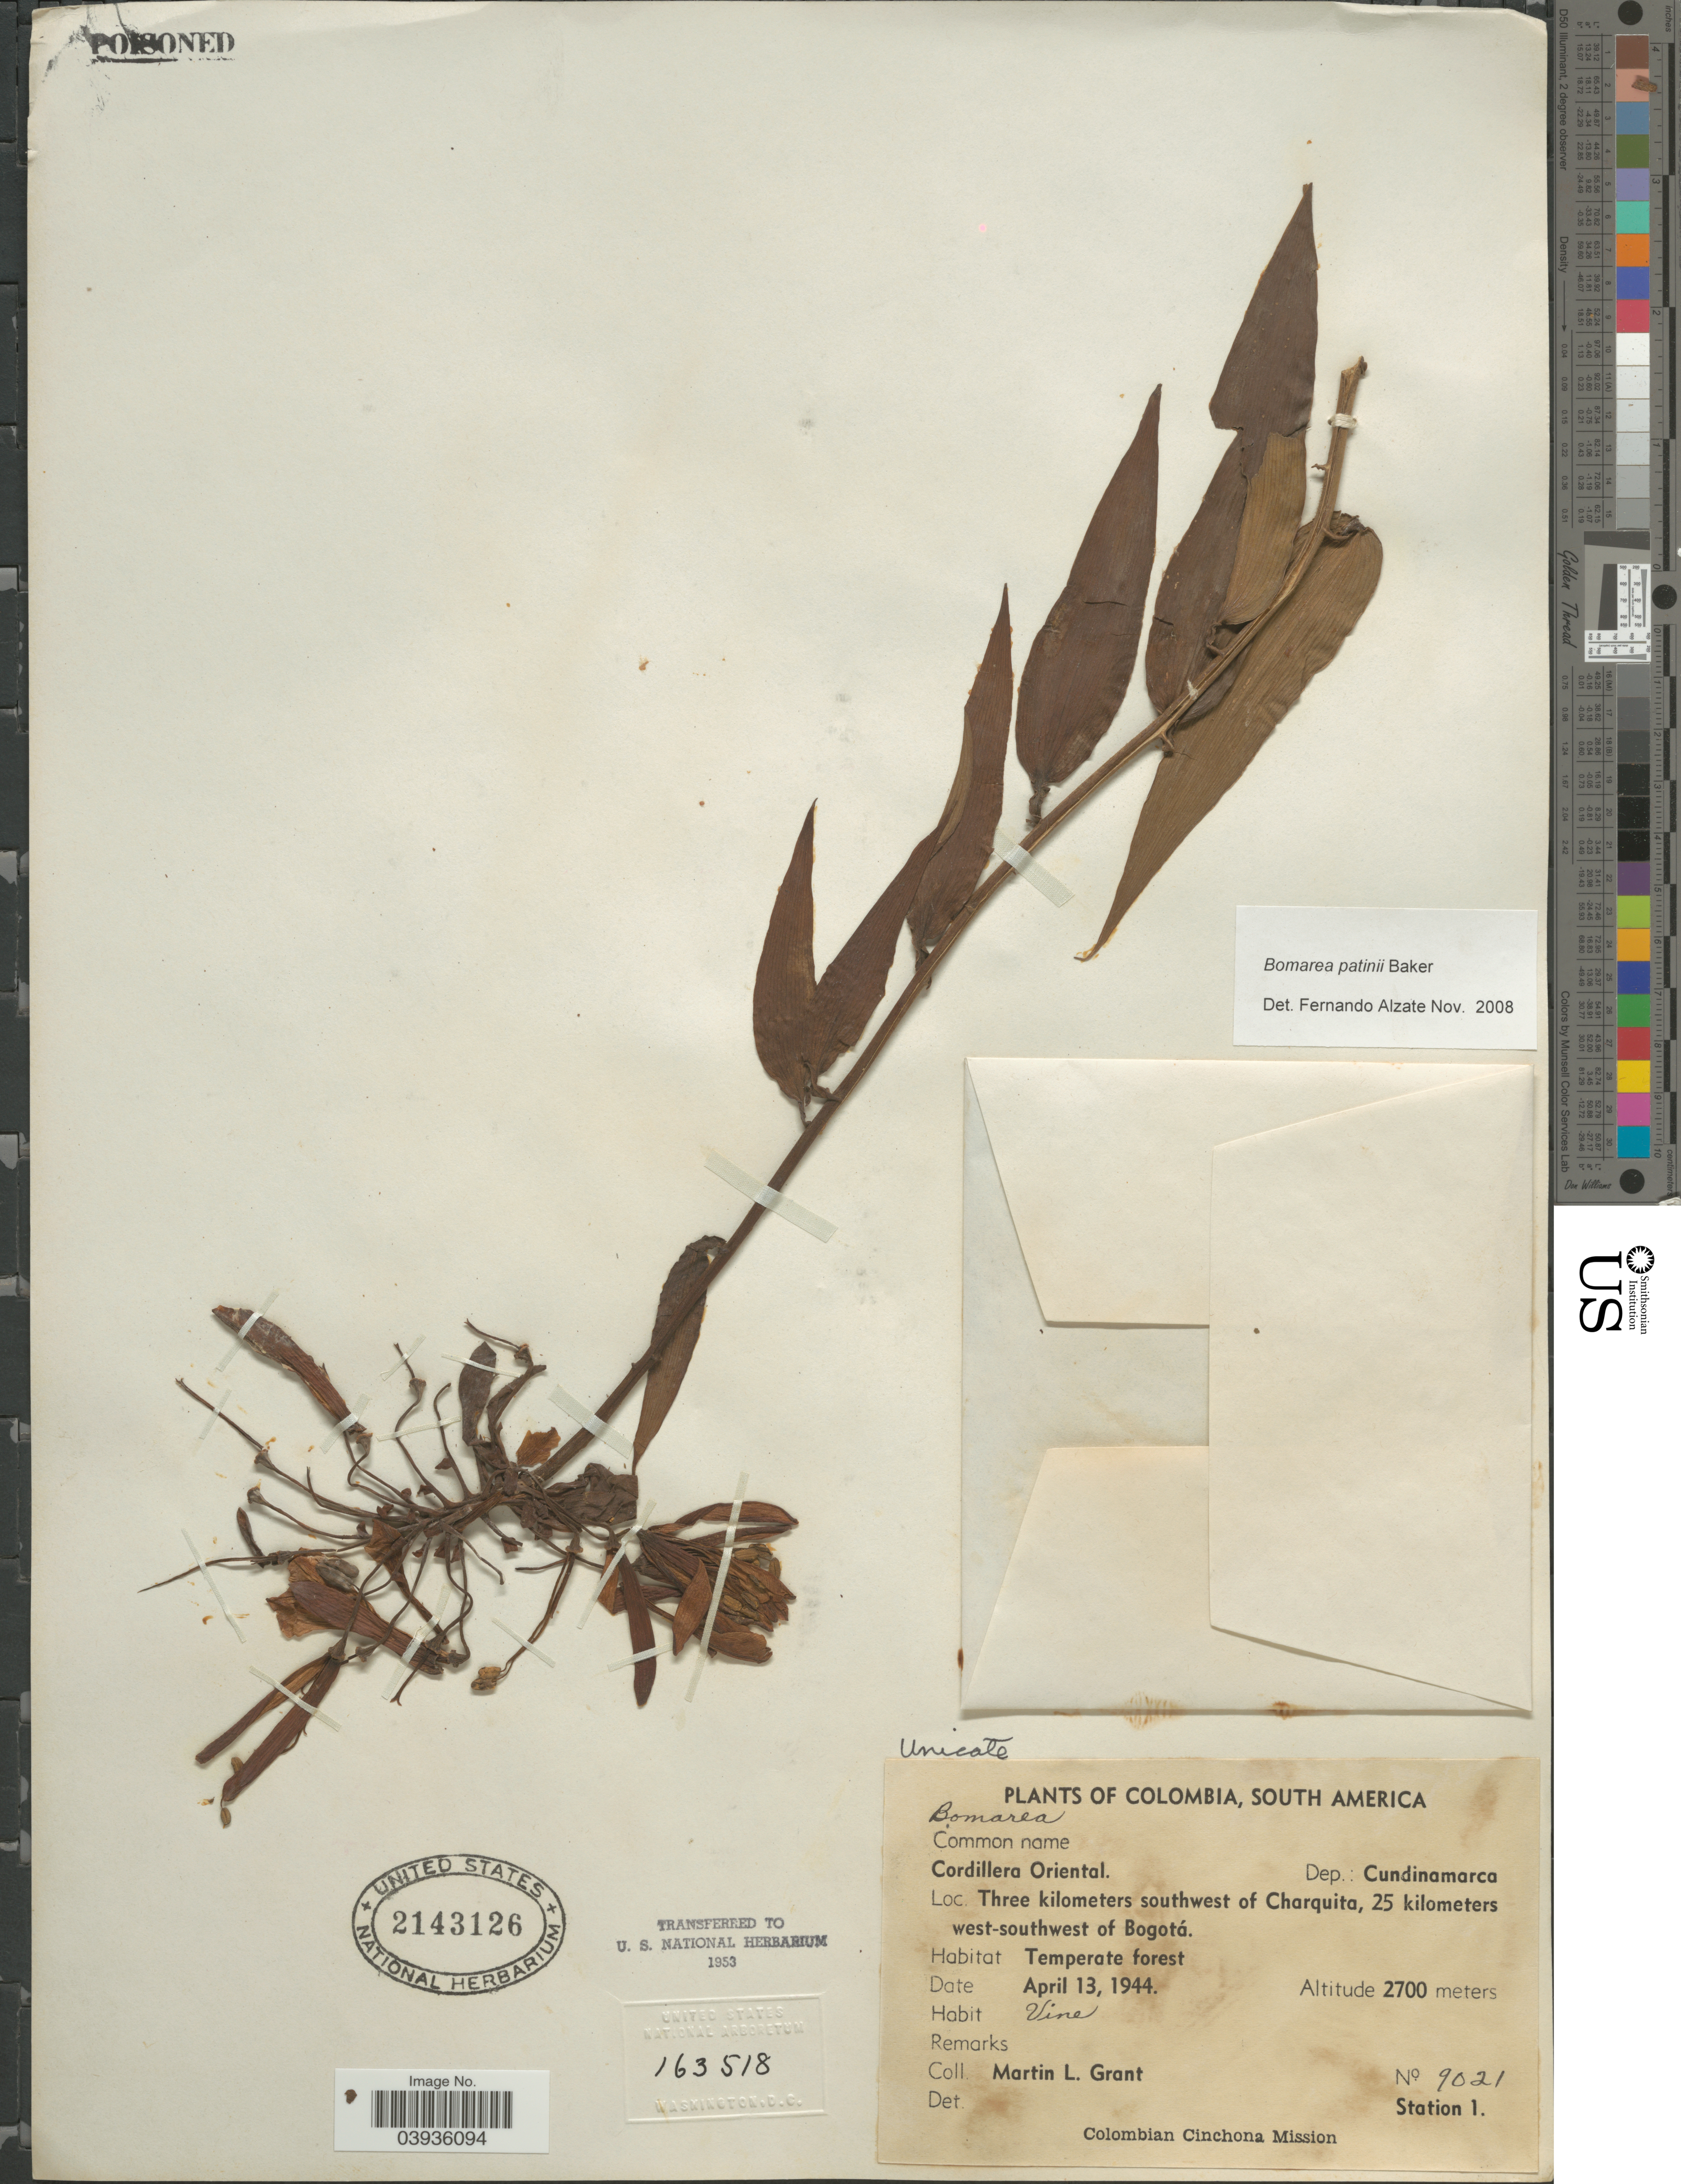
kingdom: Plantae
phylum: Tracheophyta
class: Liliopsida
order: Liliales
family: Alstroemeriaceae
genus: Bomarea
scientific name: Bomarea patinii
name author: Baker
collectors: M. L. Grant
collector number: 9021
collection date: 1944-04-13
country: Colombia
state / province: Cundinamarca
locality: Cordillera Oriental. Dep.: Cundinamarca. Three kilometers southwest of Charquita, 25 kilometers west-southwest of Bogotá.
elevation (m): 2700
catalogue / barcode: US 2143126